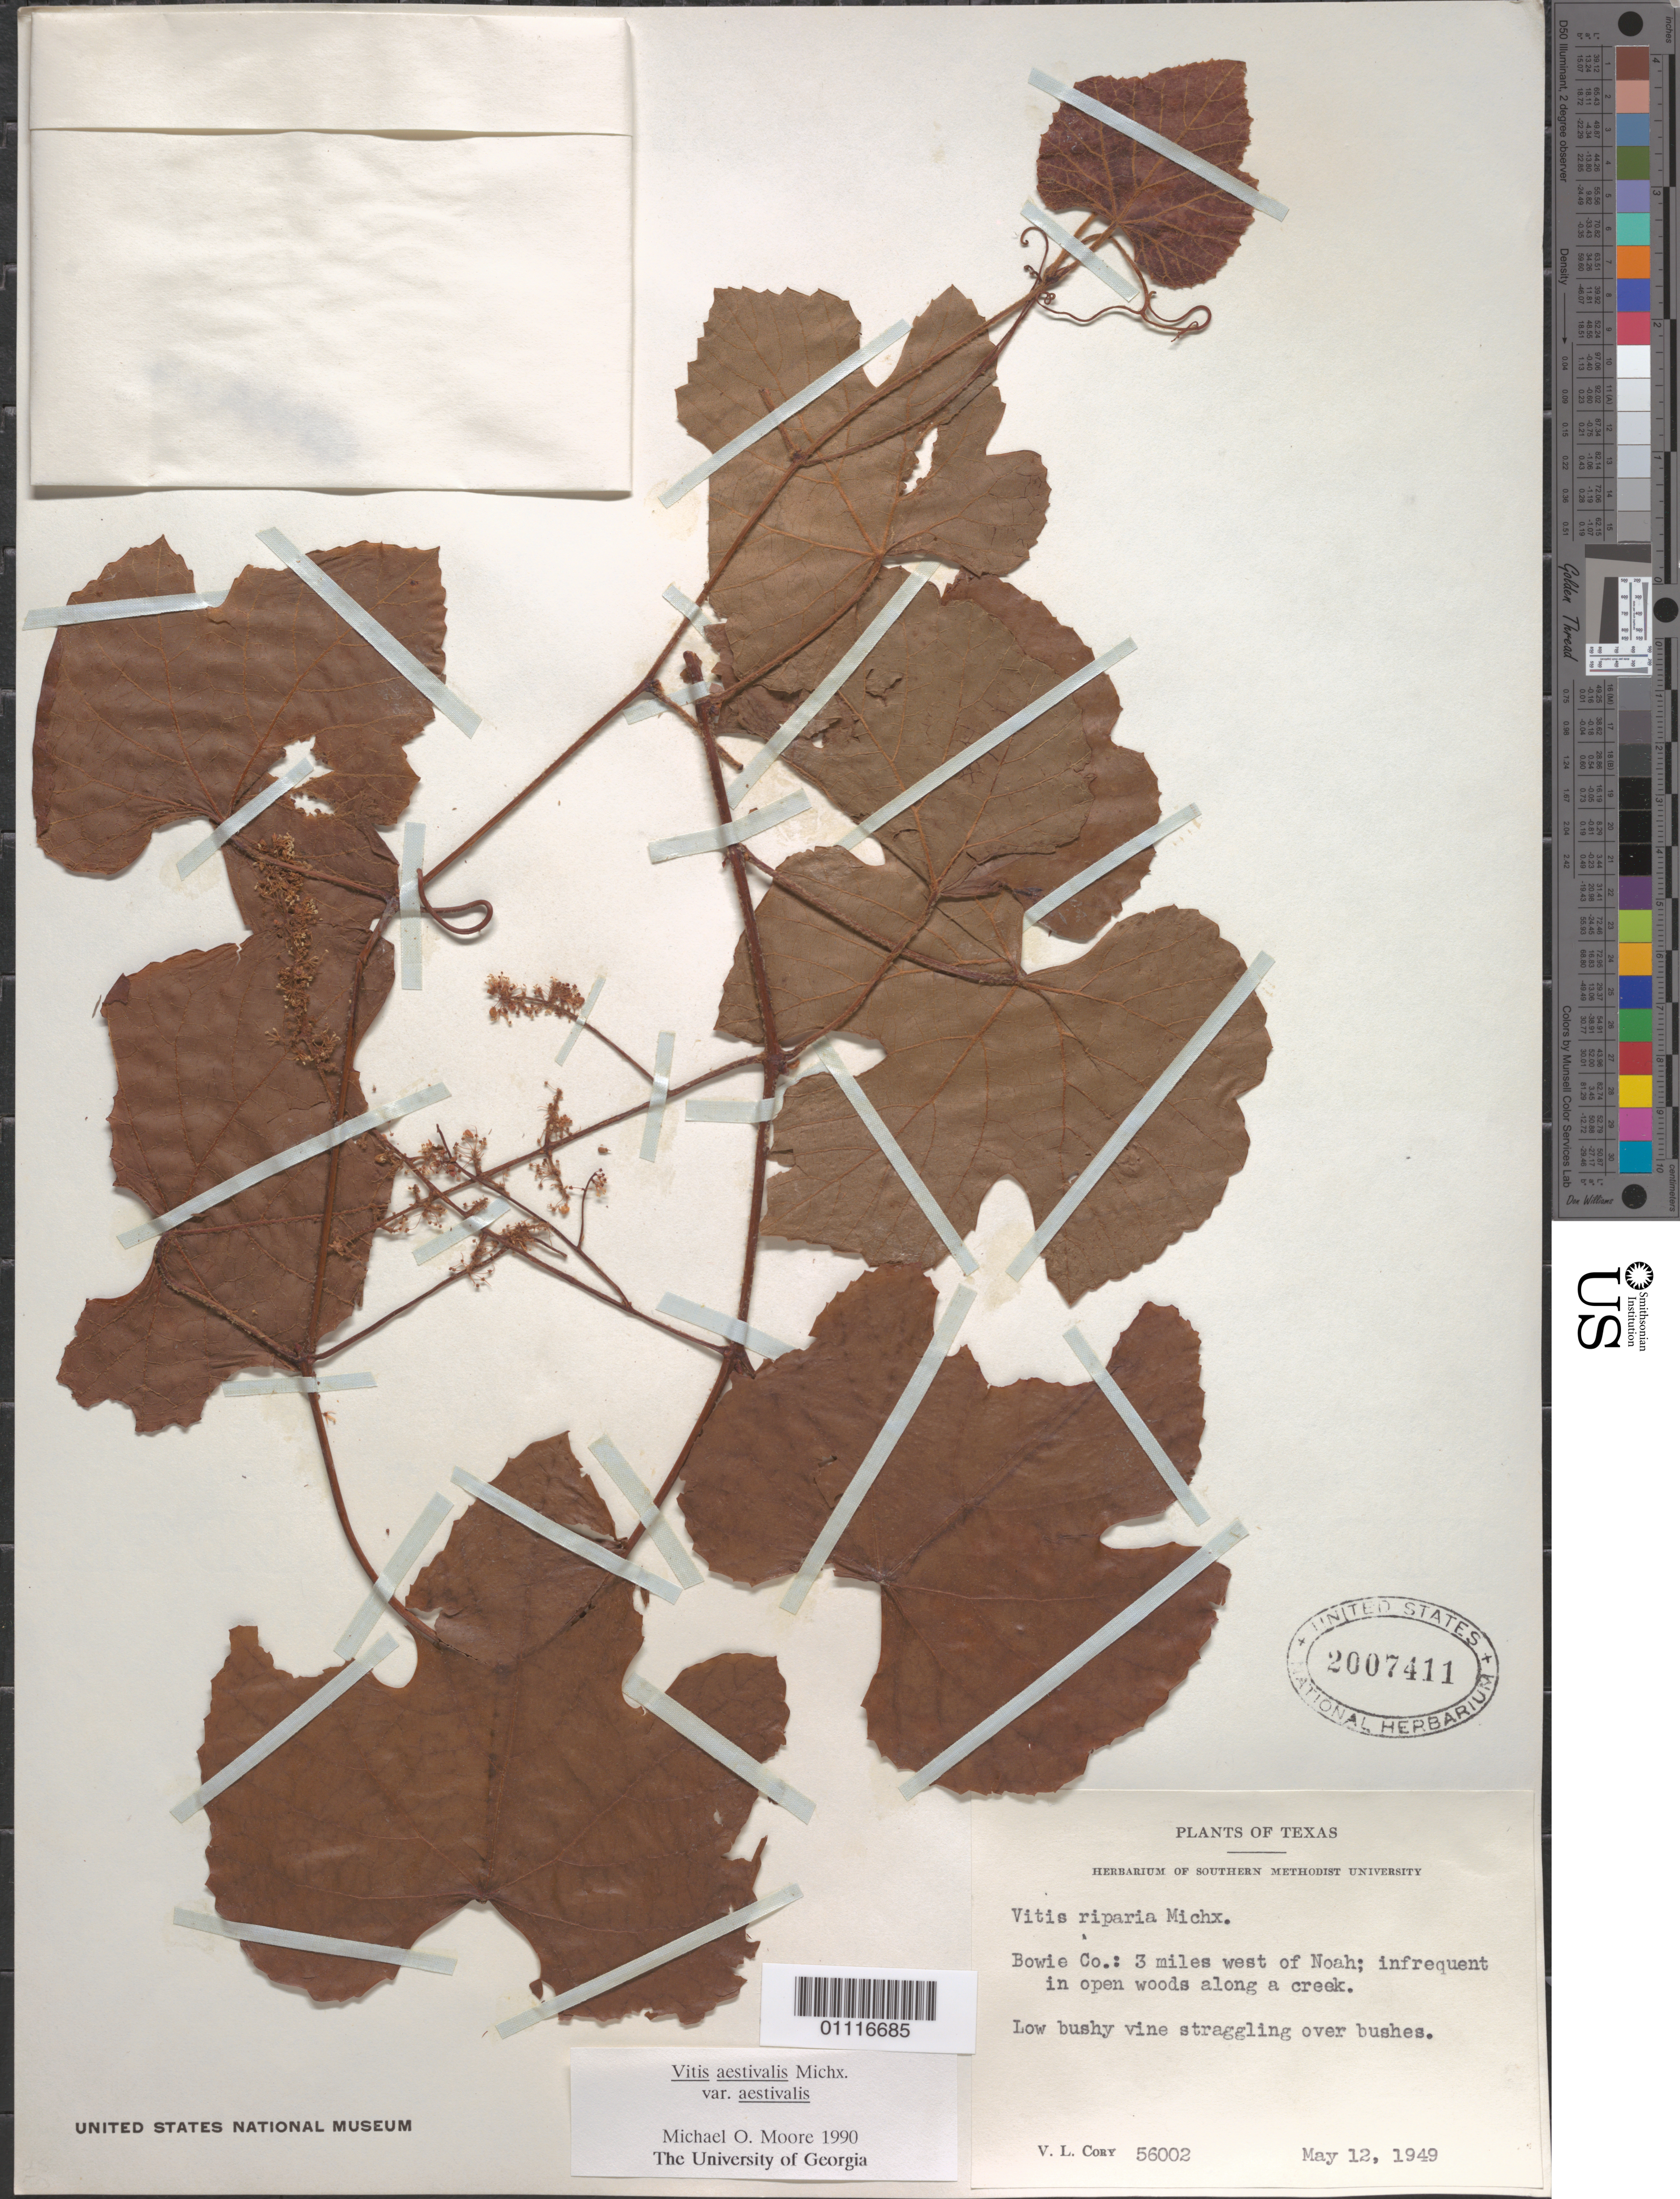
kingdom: Plantae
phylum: Tracheophyta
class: Magnoliopsida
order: Vitales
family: Vitaceae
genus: Vitis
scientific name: Vitis aestivalis var. aestivalis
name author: Michx.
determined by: Moore, M. O.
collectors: V. Cory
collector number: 56002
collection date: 1949-05-12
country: United States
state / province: Texas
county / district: Bowie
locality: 3 miles west of Noah; infrequent in open woods along a creek.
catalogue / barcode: US 2007411